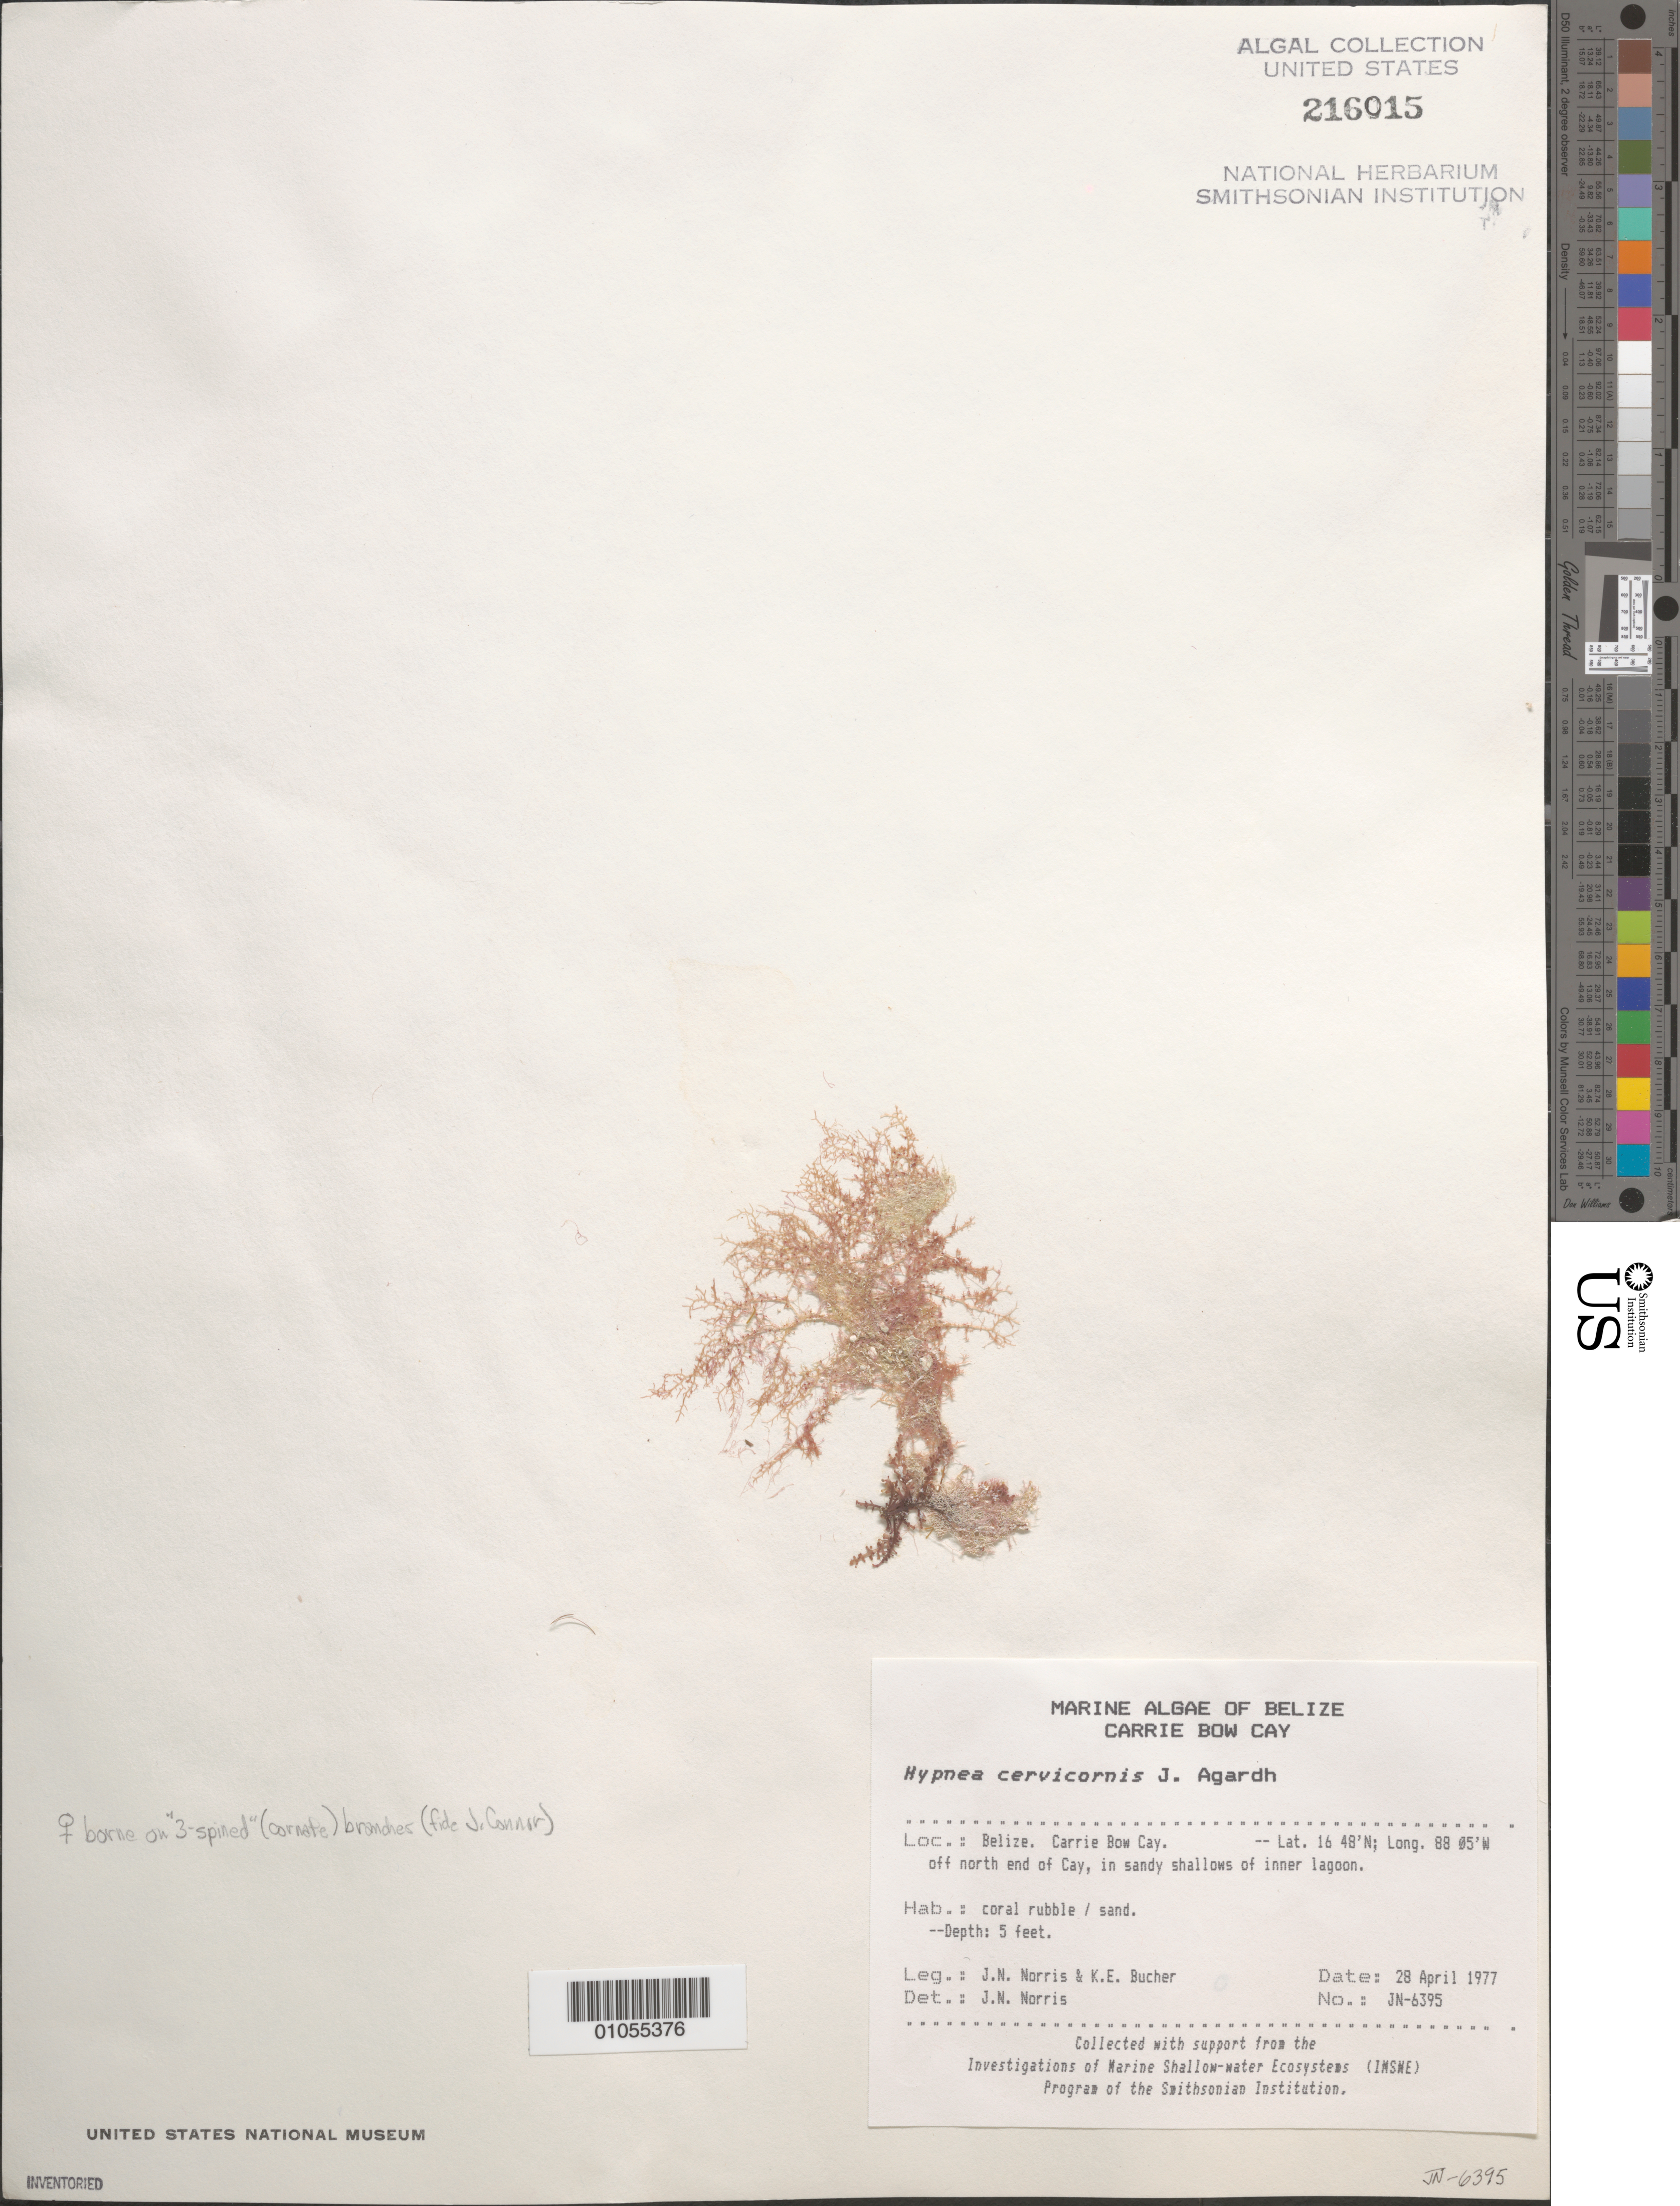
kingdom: Plantae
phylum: Rhodophyta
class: Florideophyceae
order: Gigartinales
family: Cystocloniaceae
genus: Hypnea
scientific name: Hypnea cervicornis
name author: J. Agardh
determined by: Norris, James N.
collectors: J. N. Norris & K. E. Bucher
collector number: JN-6395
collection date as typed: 28 Apr 1977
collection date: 1977-04-28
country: Belize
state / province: Stann Creek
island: Carrie Bow Cay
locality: Off north end of the cay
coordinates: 16 48'N, 88 05'W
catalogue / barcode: US 216015